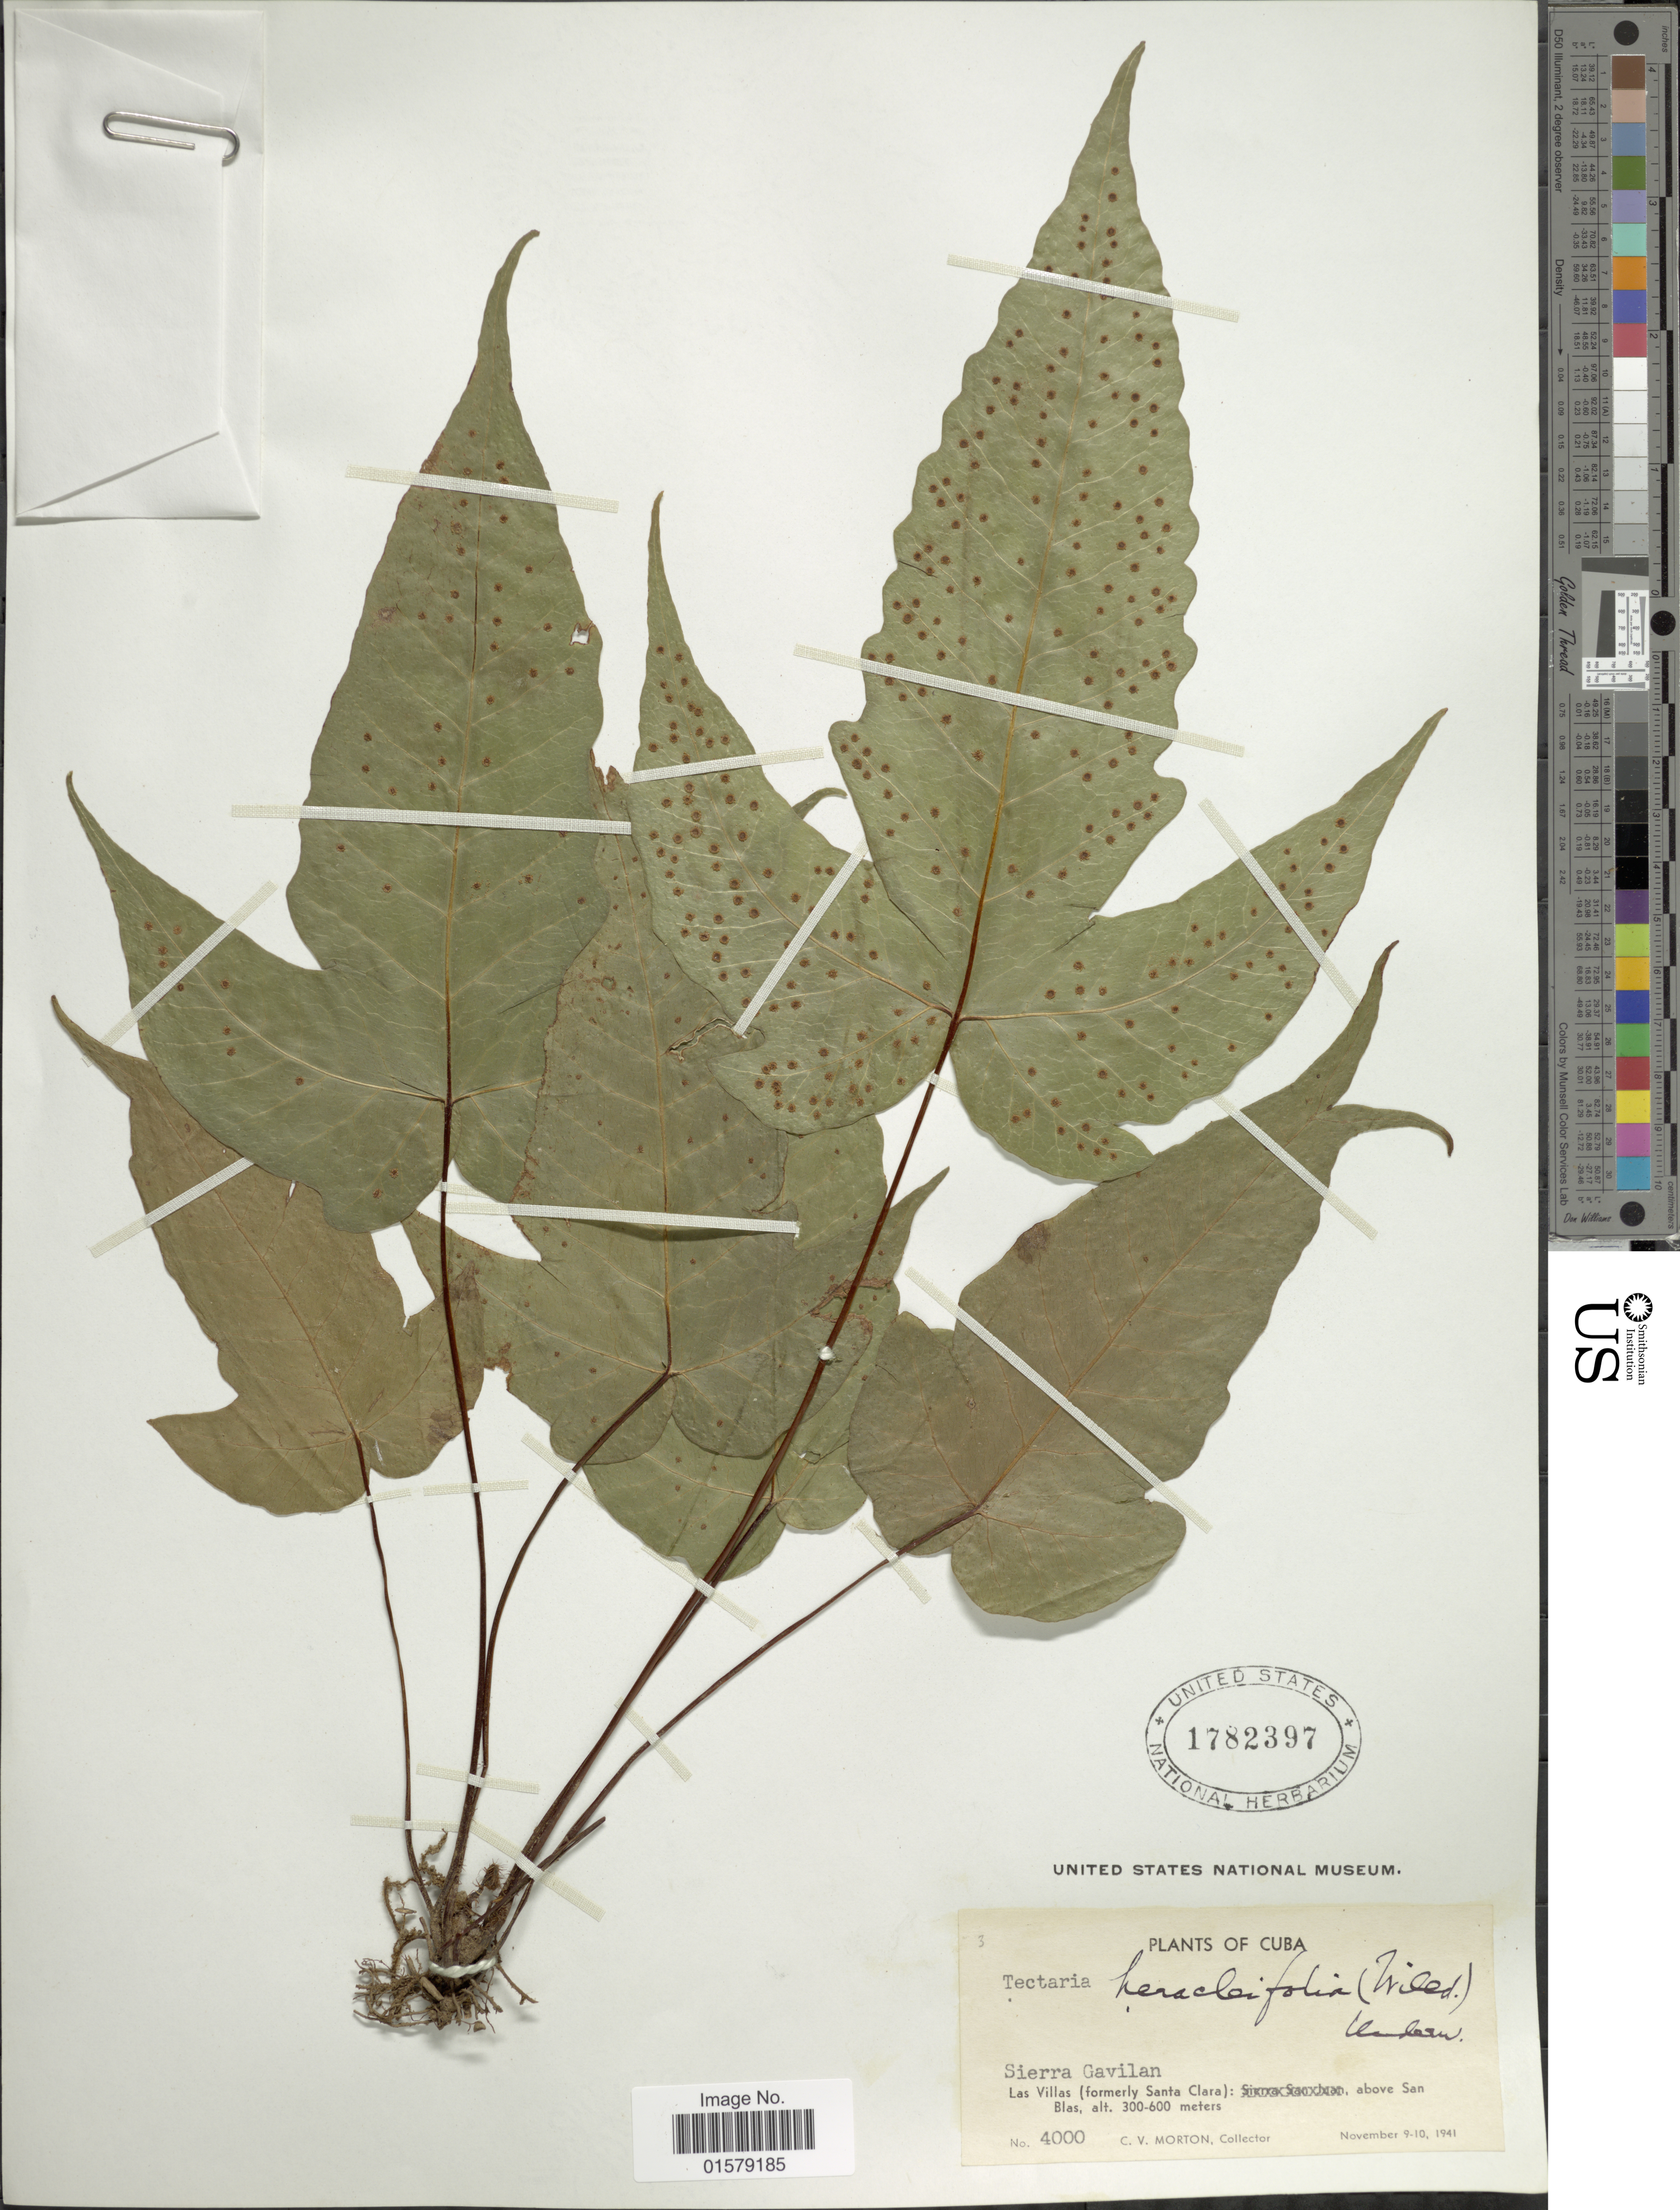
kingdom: Plantae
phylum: Tracheophyta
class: Polypodiopsida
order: Polypodiales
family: Tectariaceae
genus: Tectaria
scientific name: Tectaria heracleifolia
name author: (Willd.) Underw.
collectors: C. V. Morton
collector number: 4000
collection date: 1941-11-09/1941-11-10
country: Cuba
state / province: Las Villas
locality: Sierra Gavilan, Las Villas (formerly Santa Clara), above San Blas.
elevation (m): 300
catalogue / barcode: US 1782397